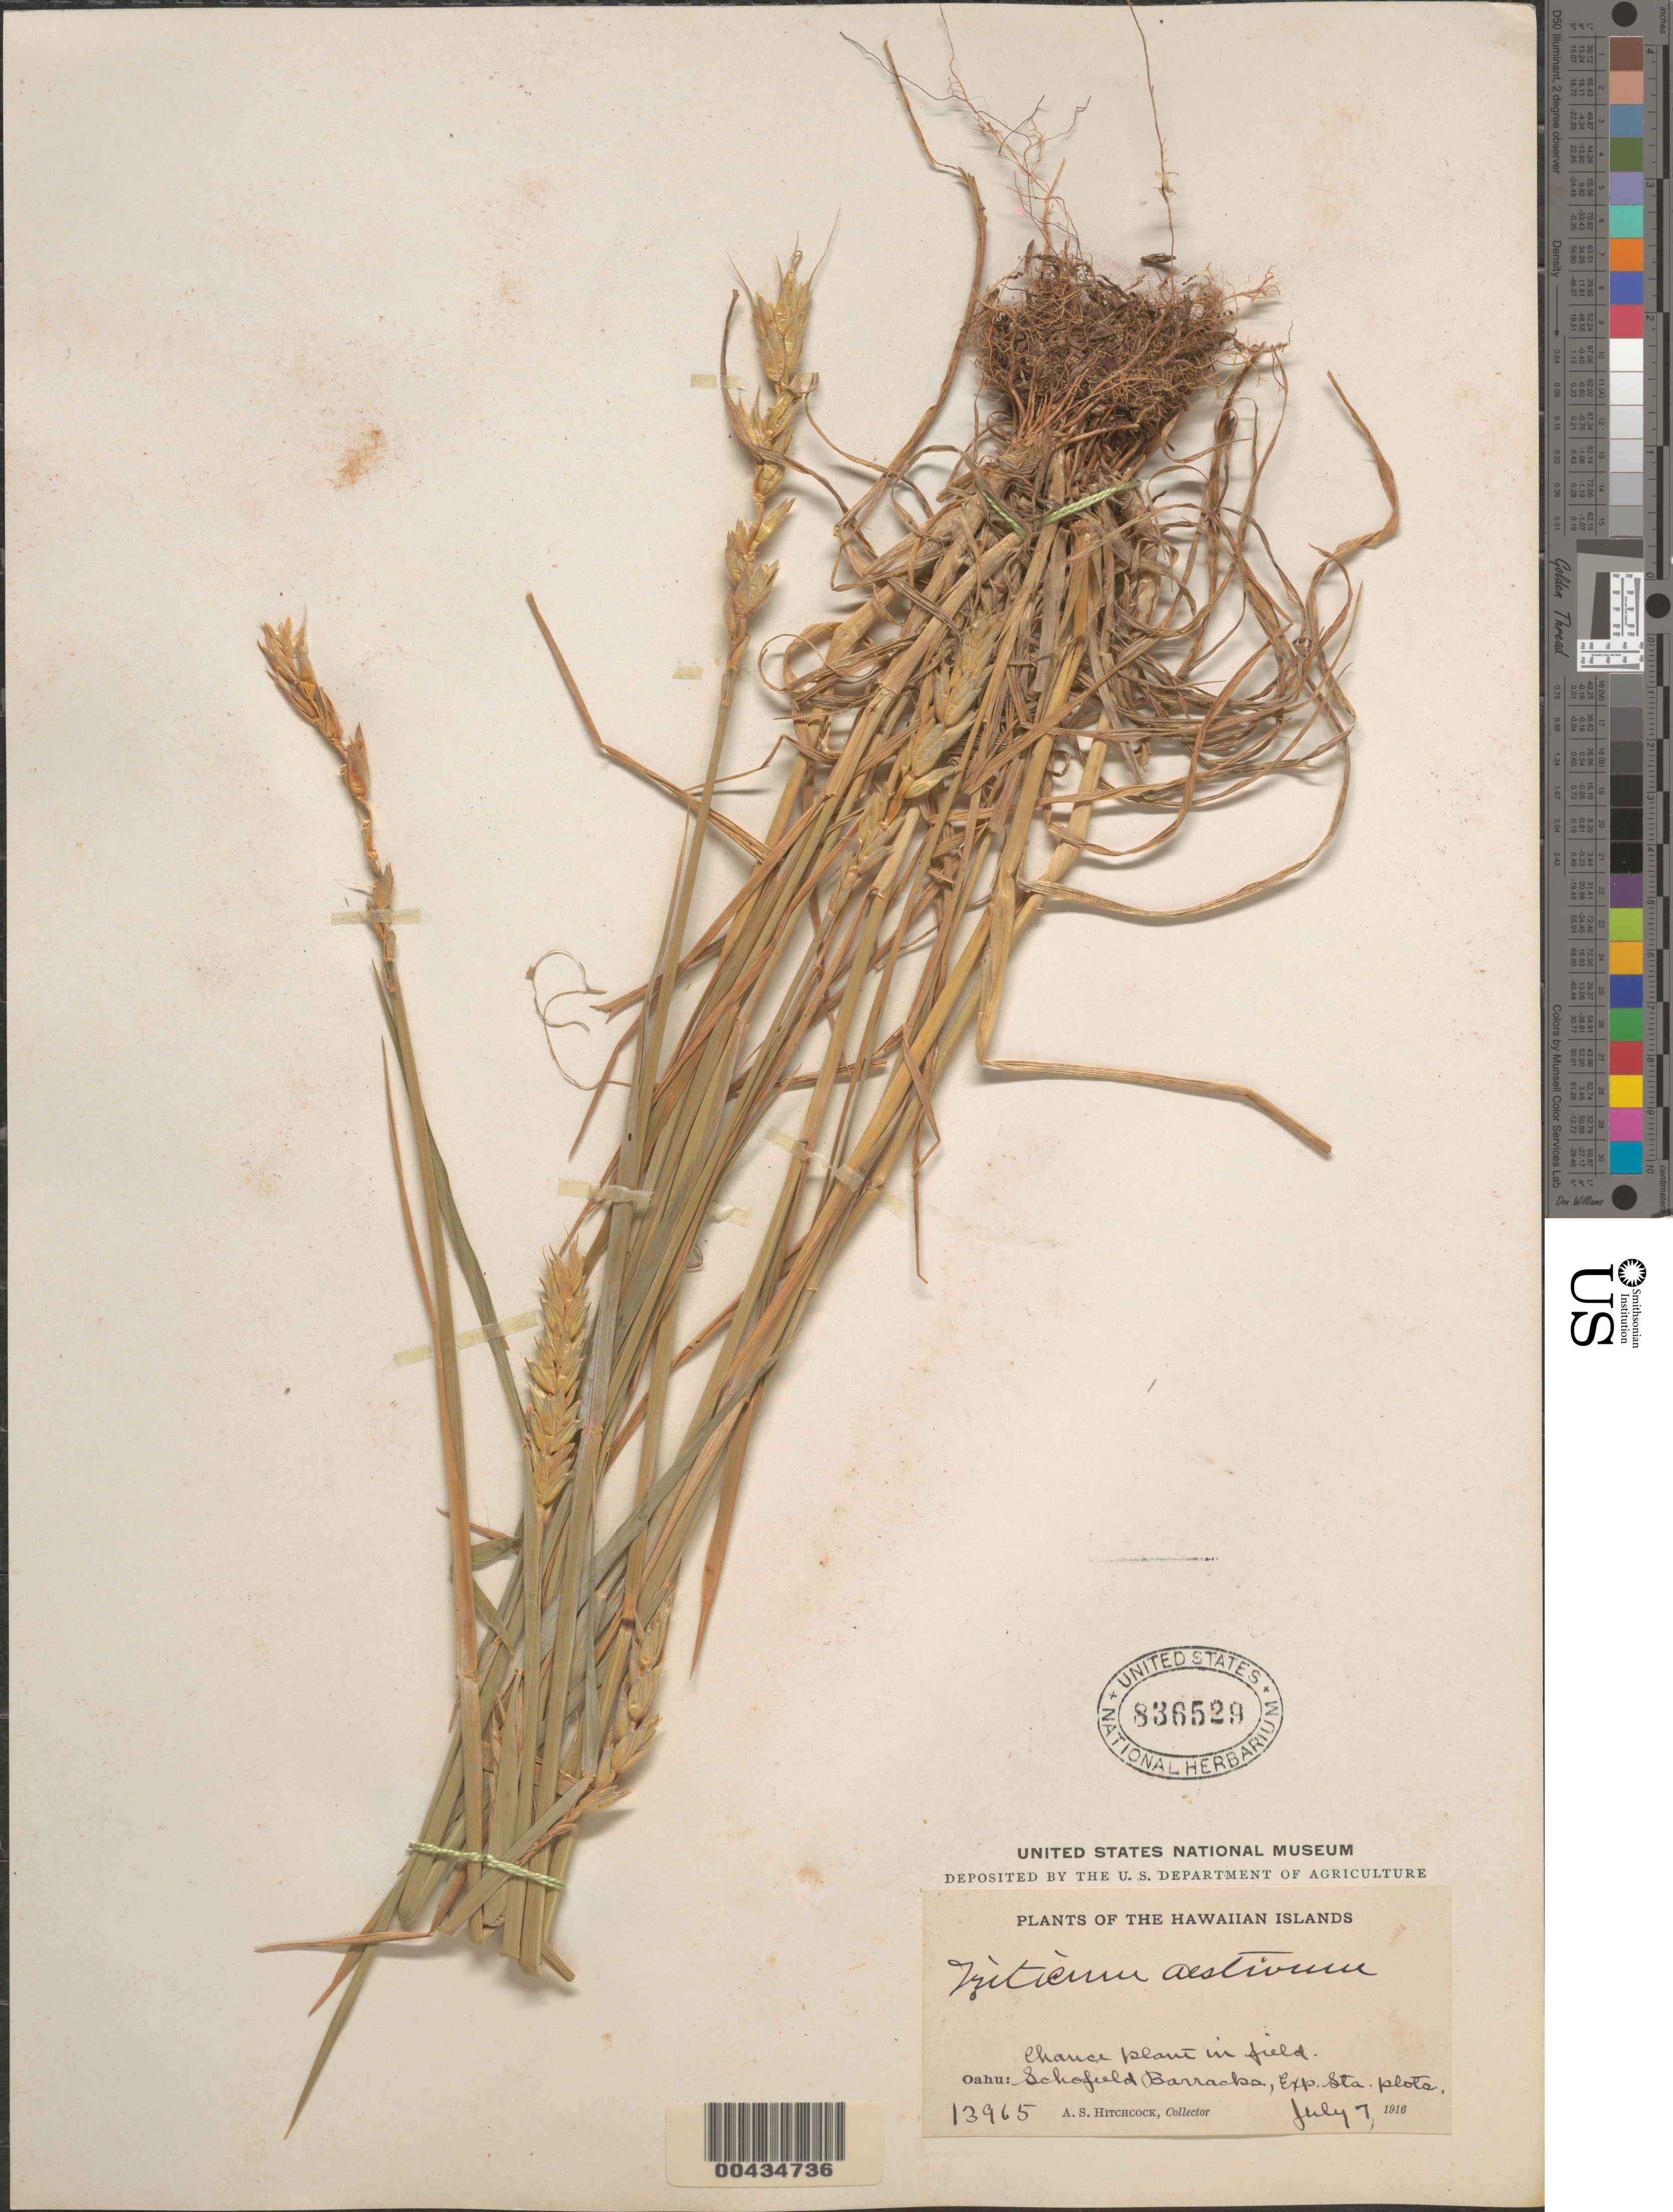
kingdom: Plantae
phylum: Tracheophyta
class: Liliopsida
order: Poales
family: Poaceae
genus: Triticum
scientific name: Triticum aestivum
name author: L.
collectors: A. S. Hitchcock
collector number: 13965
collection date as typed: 7 Jul 1916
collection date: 1916-07-07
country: United States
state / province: Hawaii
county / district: Honolulu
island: Oahu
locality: Schofield Barracks, Exp. Station plots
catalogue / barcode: US 836529